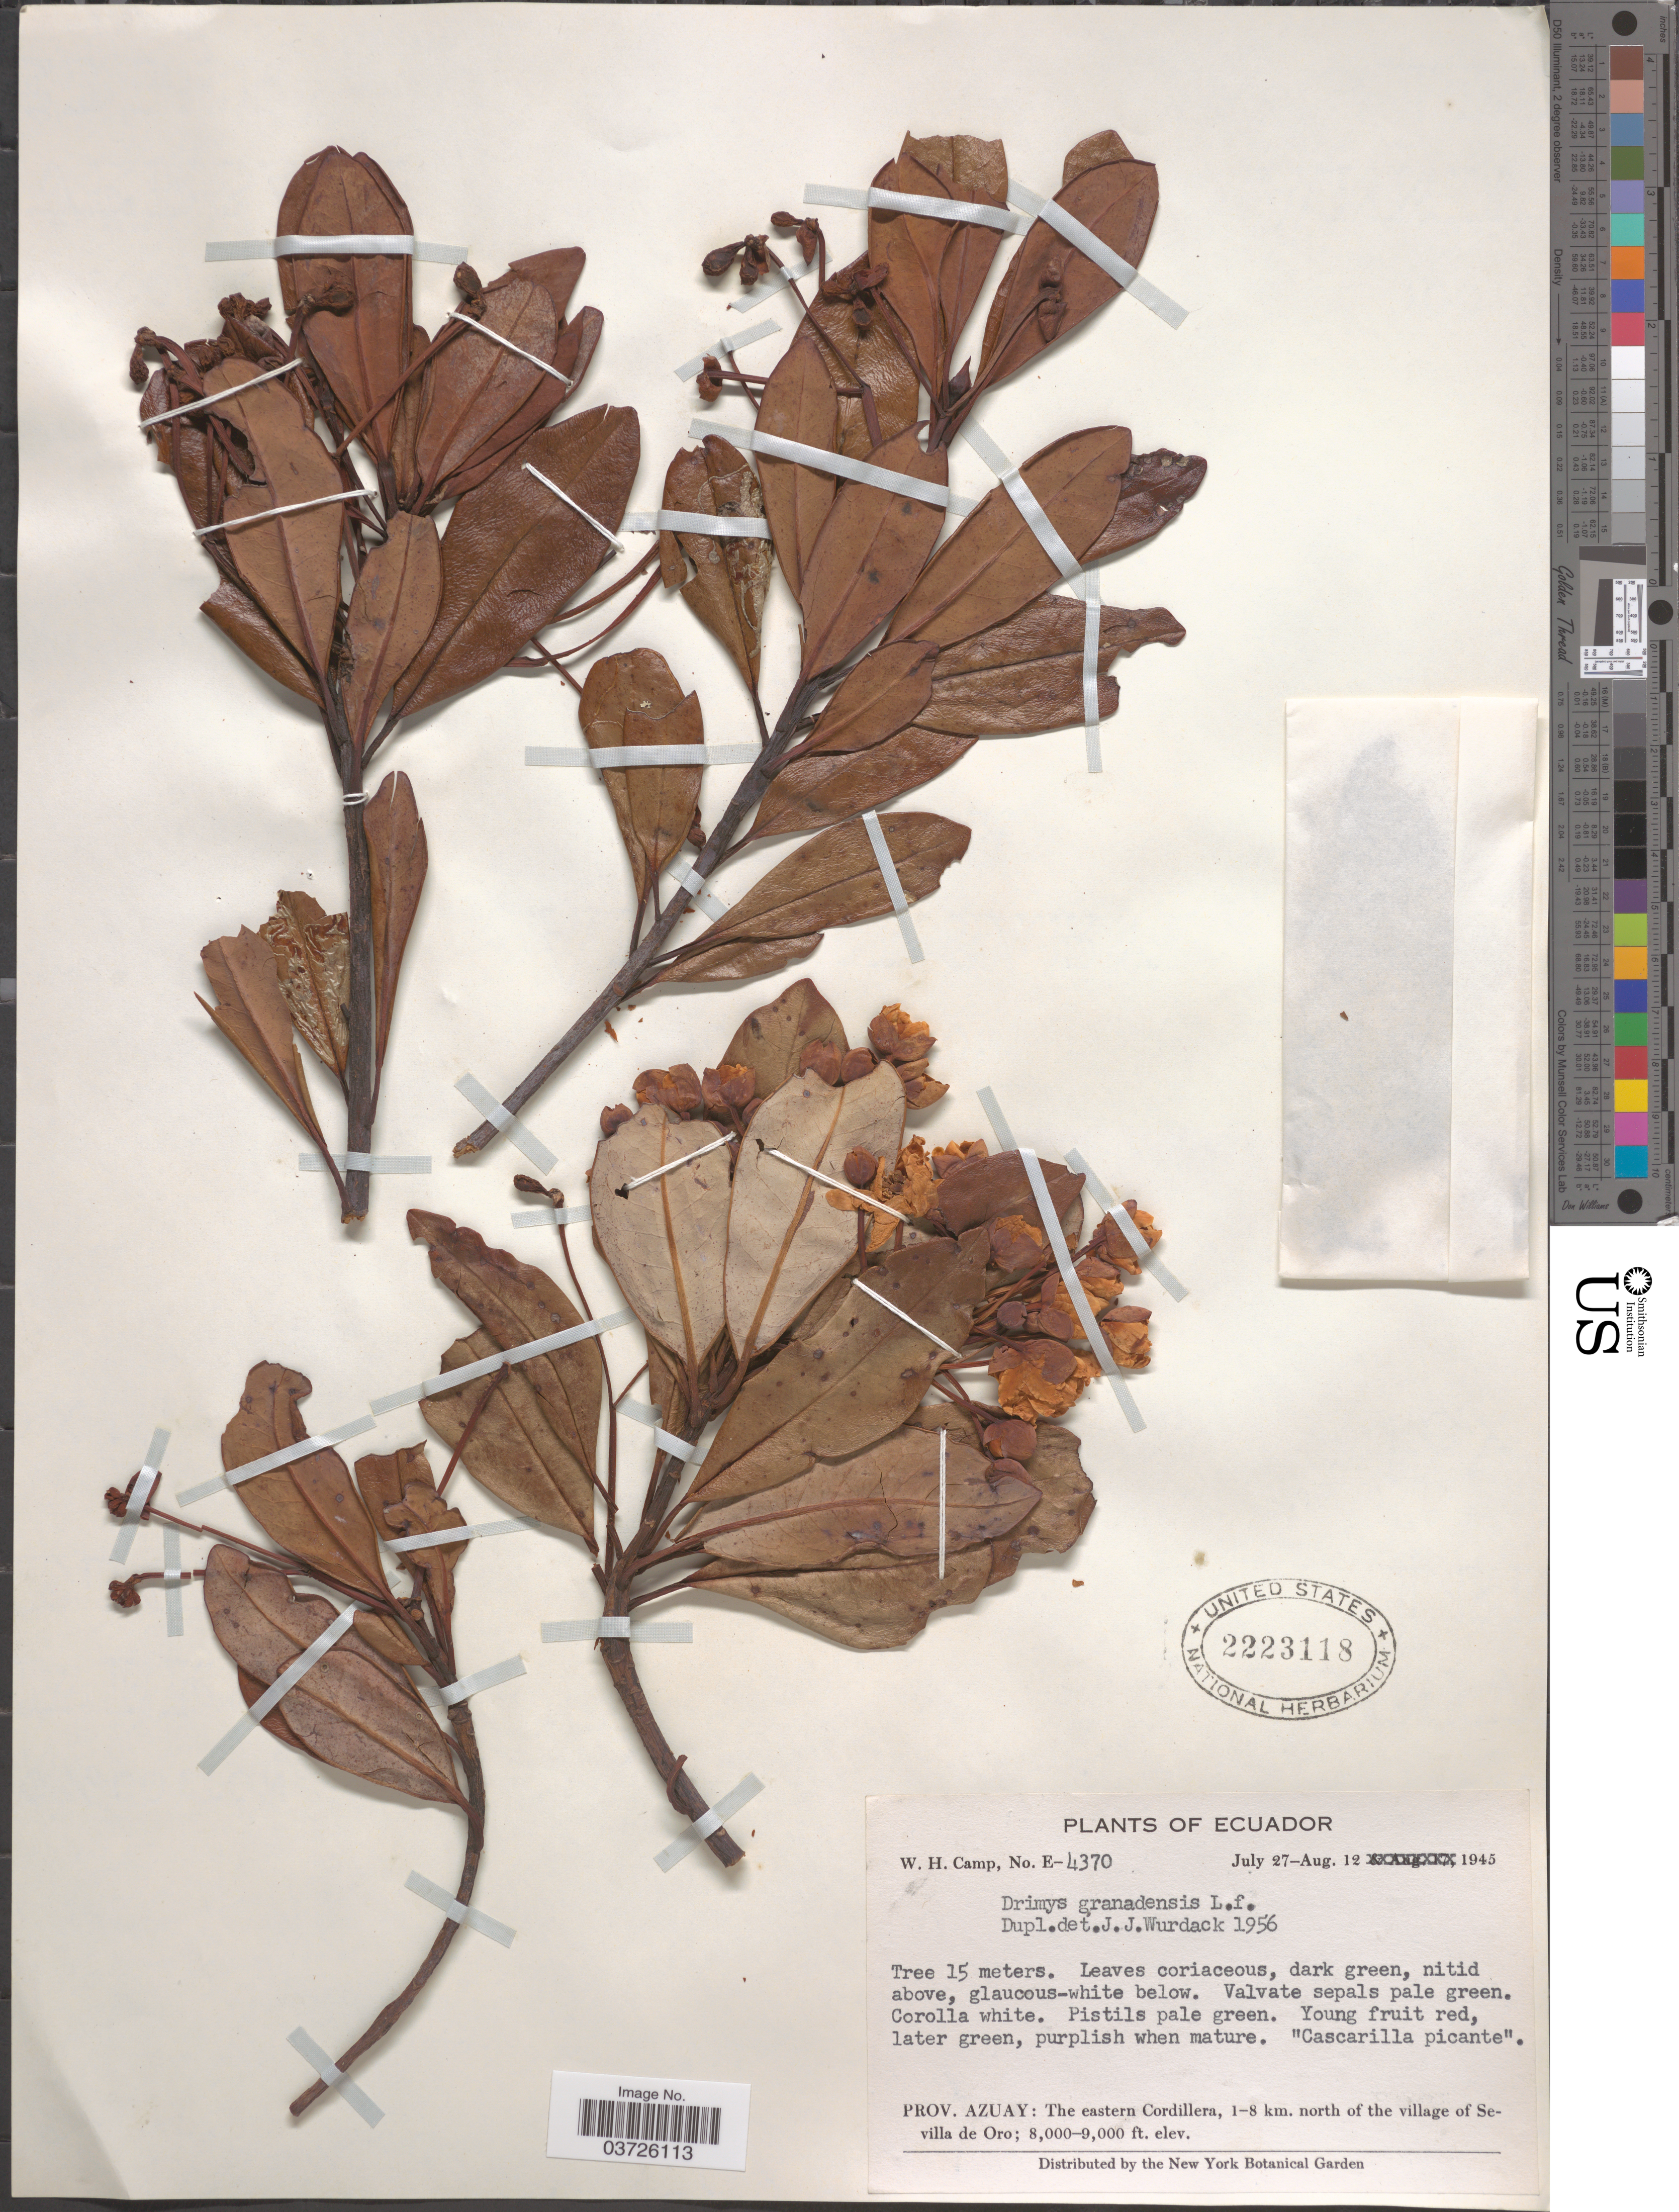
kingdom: Plantae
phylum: Tracheophyta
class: Magnoliopsida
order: Canellales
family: Winteraceae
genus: Drimys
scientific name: Drimys granadensis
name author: L. f.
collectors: W. H. Camp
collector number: E-4370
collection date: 1945-07-27/1945-08-12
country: Ecuador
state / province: Azuay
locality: The eastern Cordillera, 1-8 km. north of the village of Sevilla de Oro.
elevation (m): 2438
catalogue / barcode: US 2223118